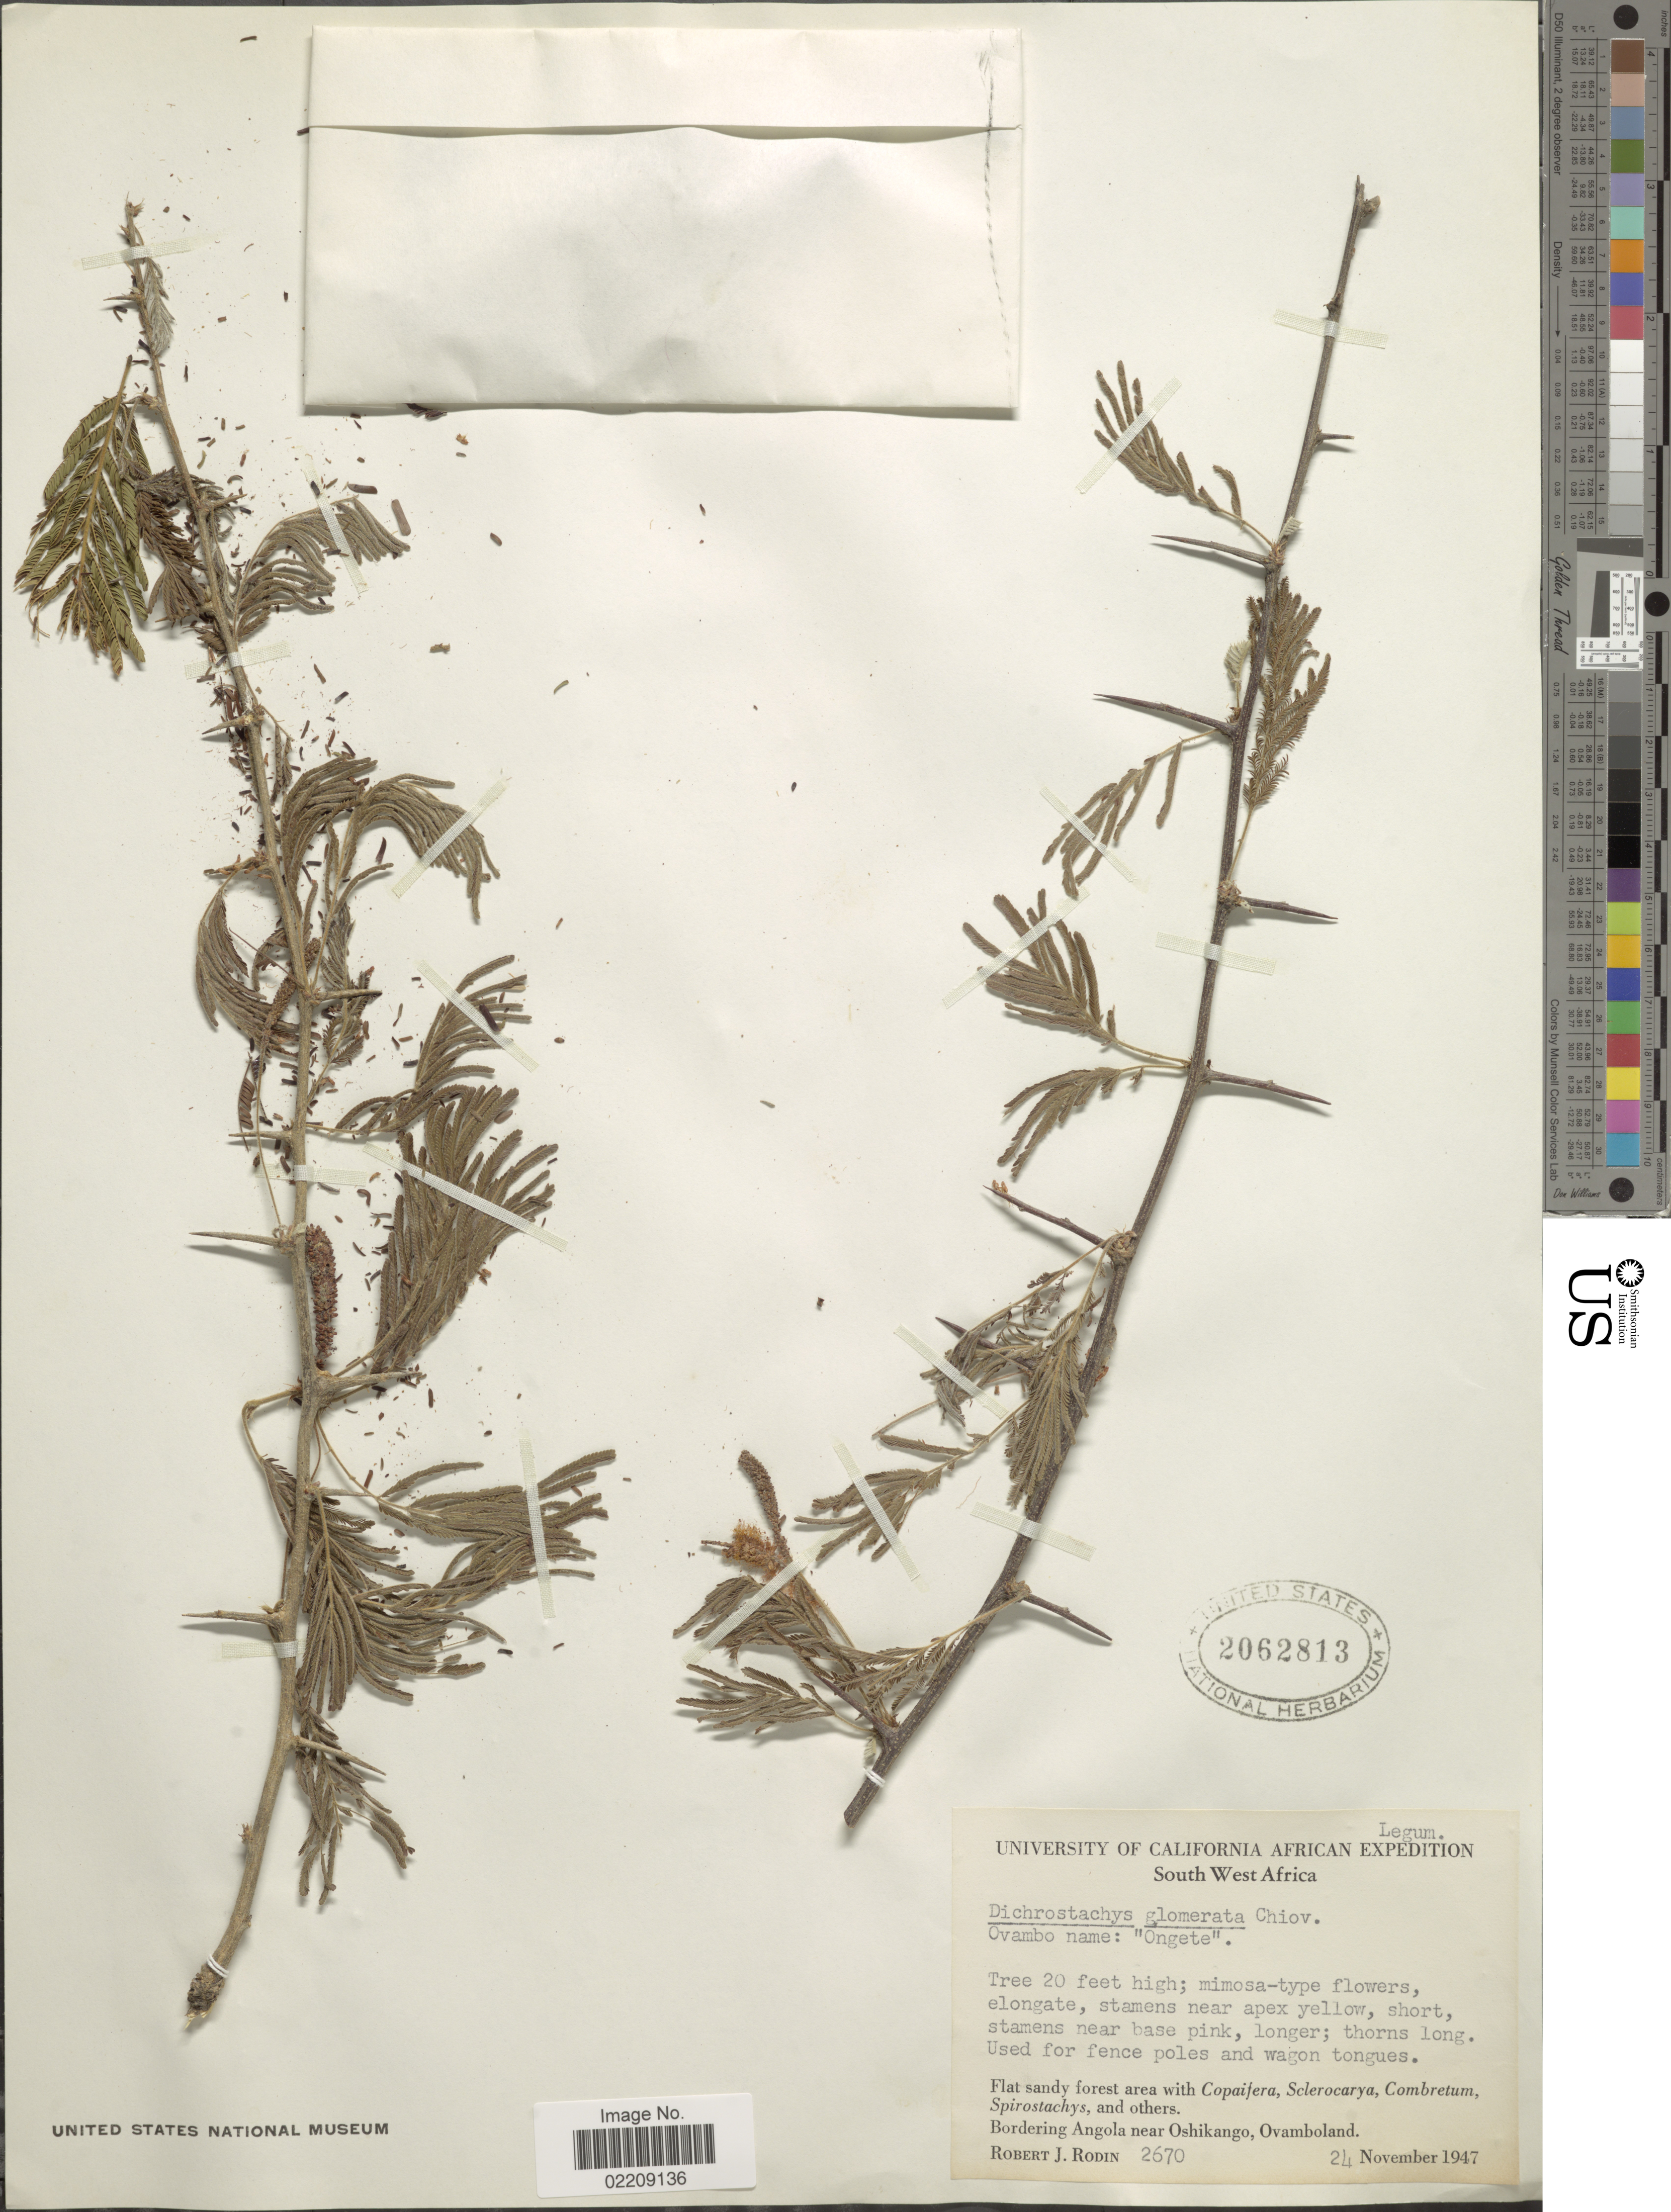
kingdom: Plantae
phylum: Tracheophyta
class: Magnoliopsida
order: Fabales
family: Fabaceae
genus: Dichrostachys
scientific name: Dichrostachys glomerata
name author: (Forssk.) Chiov.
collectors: R. J. Rodin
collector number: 2670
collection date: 1947-11-24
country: Namibia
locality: South West Africa, Bordering Angola near Oshikango, Ovamboland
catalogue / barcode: US 2062813